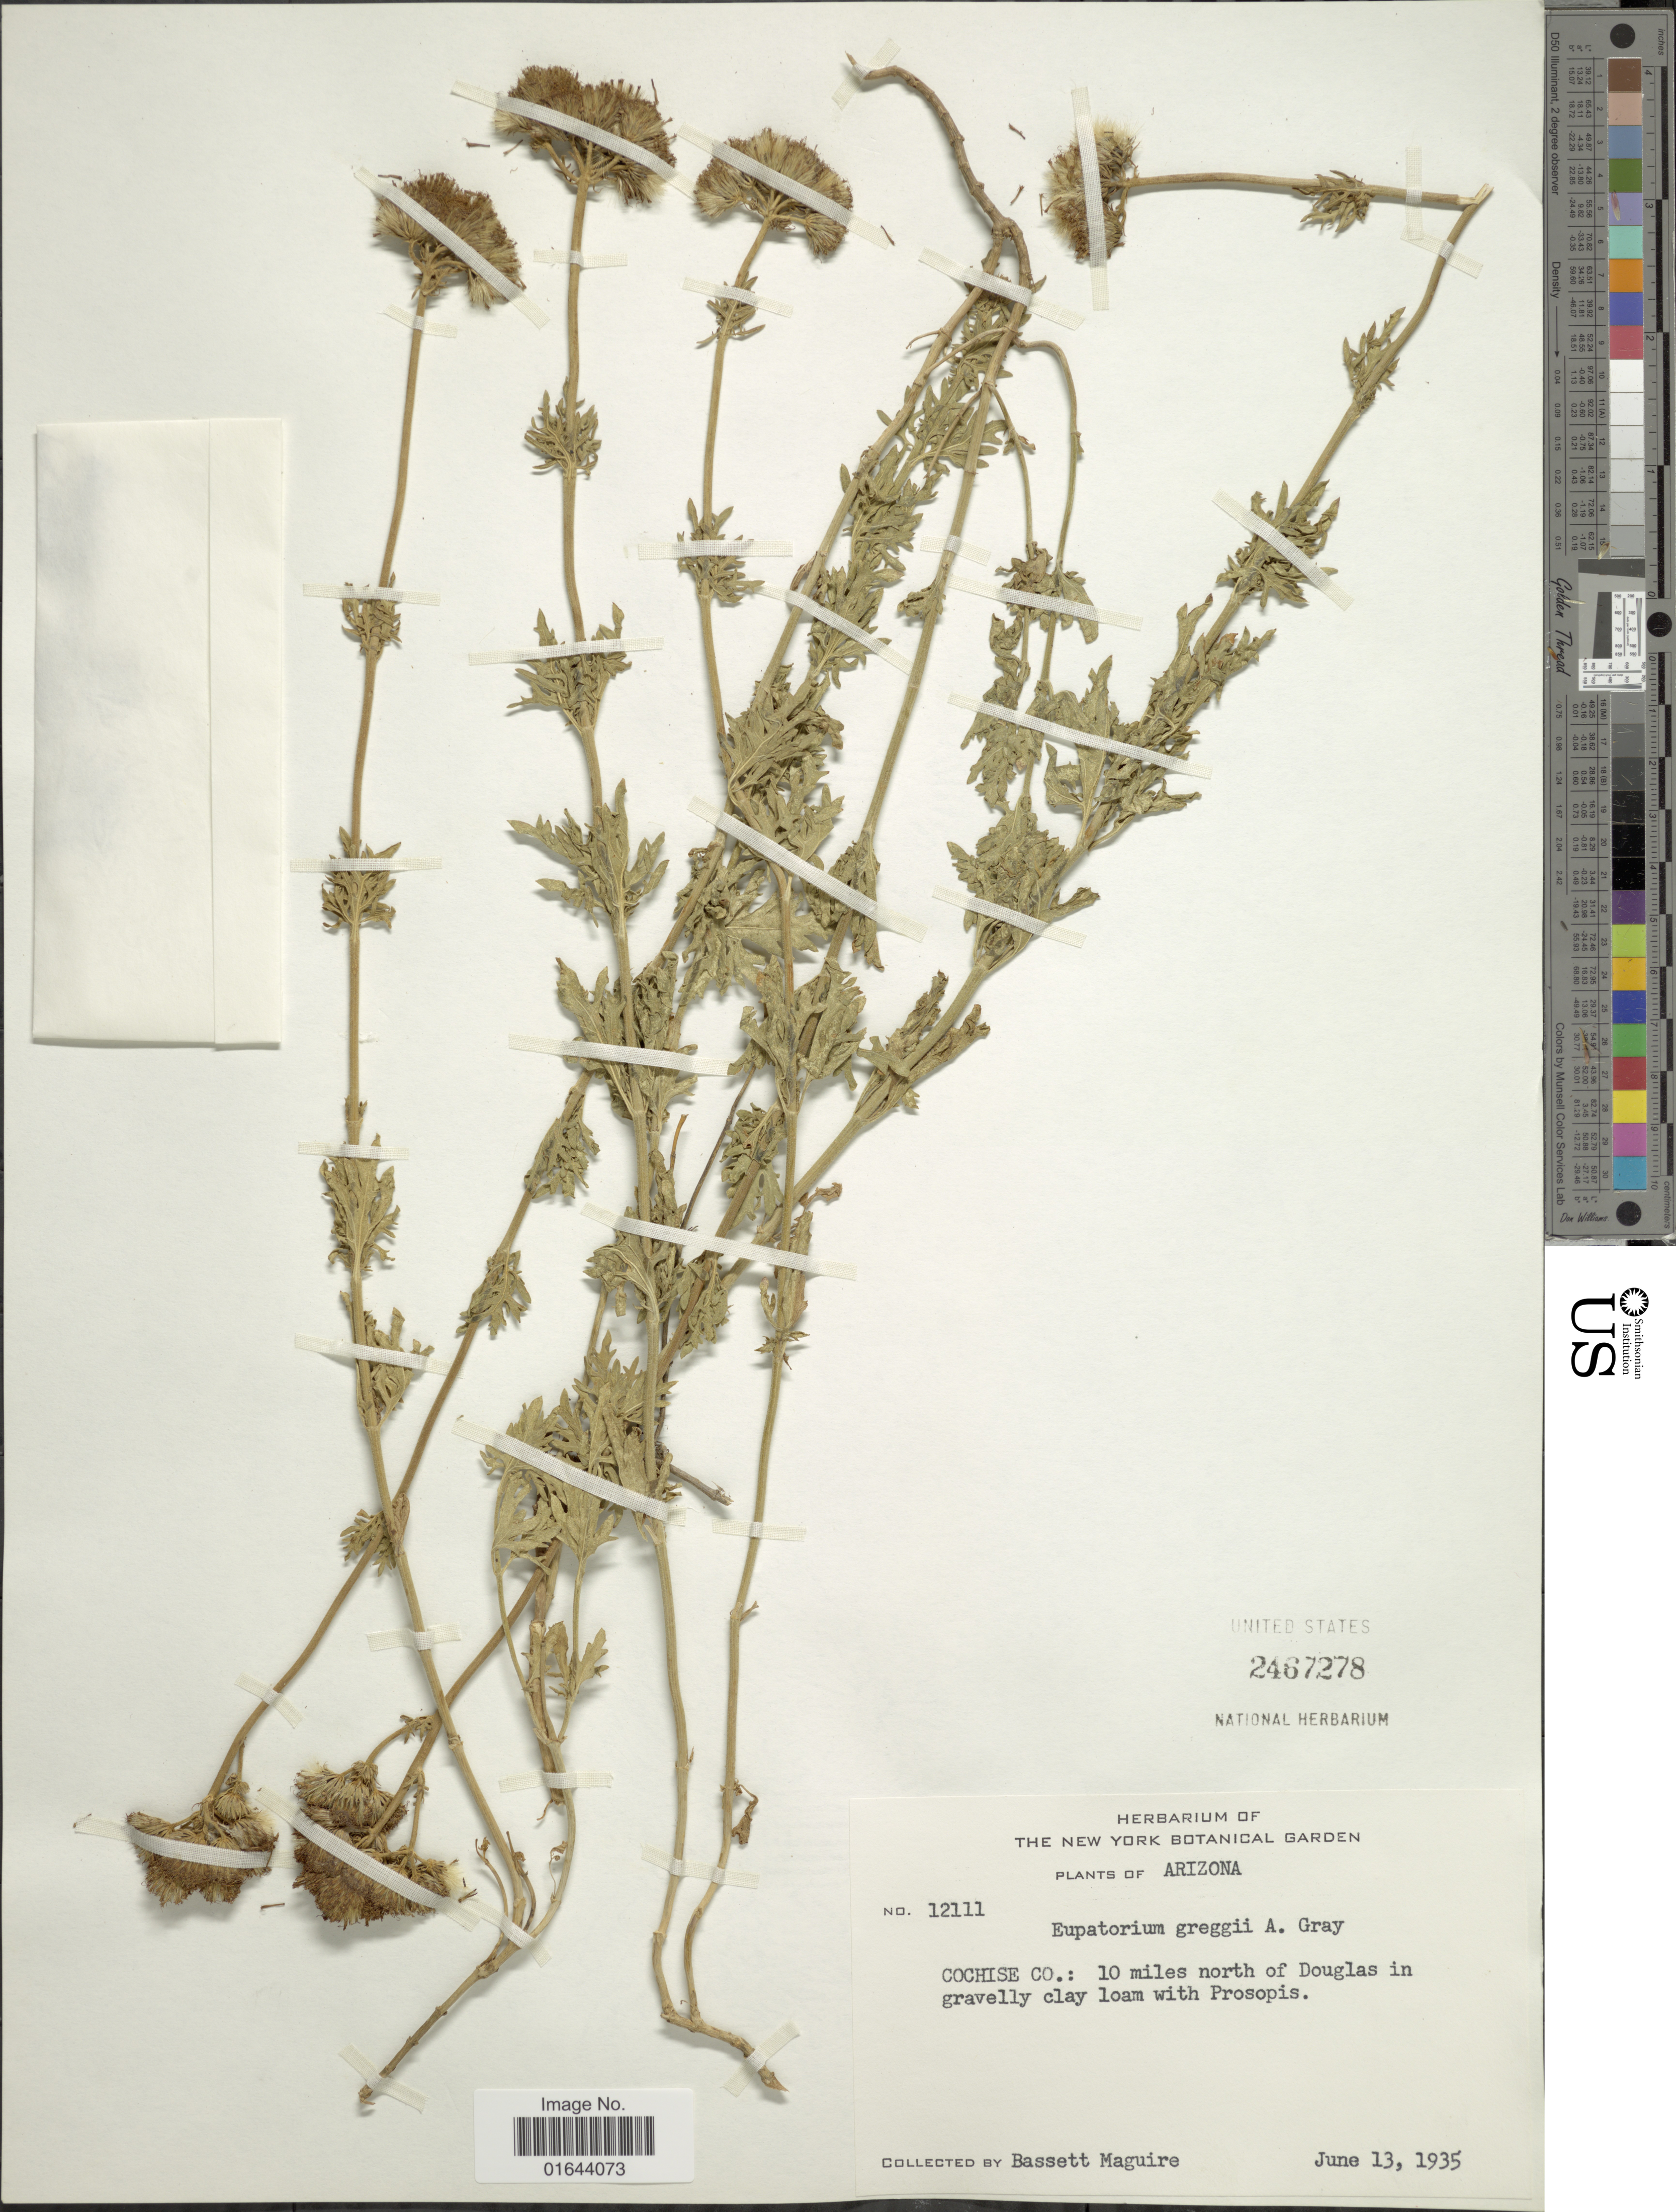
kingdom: Plantae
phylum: Tracheophyta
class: Magnoliopsida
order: Asterales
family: Asteraceae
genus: Conoclinium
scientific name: Conoclinium greggii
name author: (A. Gray) Small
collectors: B. Maguire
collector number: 12111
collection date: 1935-06-13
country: United States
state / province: Arizona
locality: Cochise Co.: 10 miles north of Douglas in gravelly clay loam with Prosopis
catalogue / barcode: US 2467278